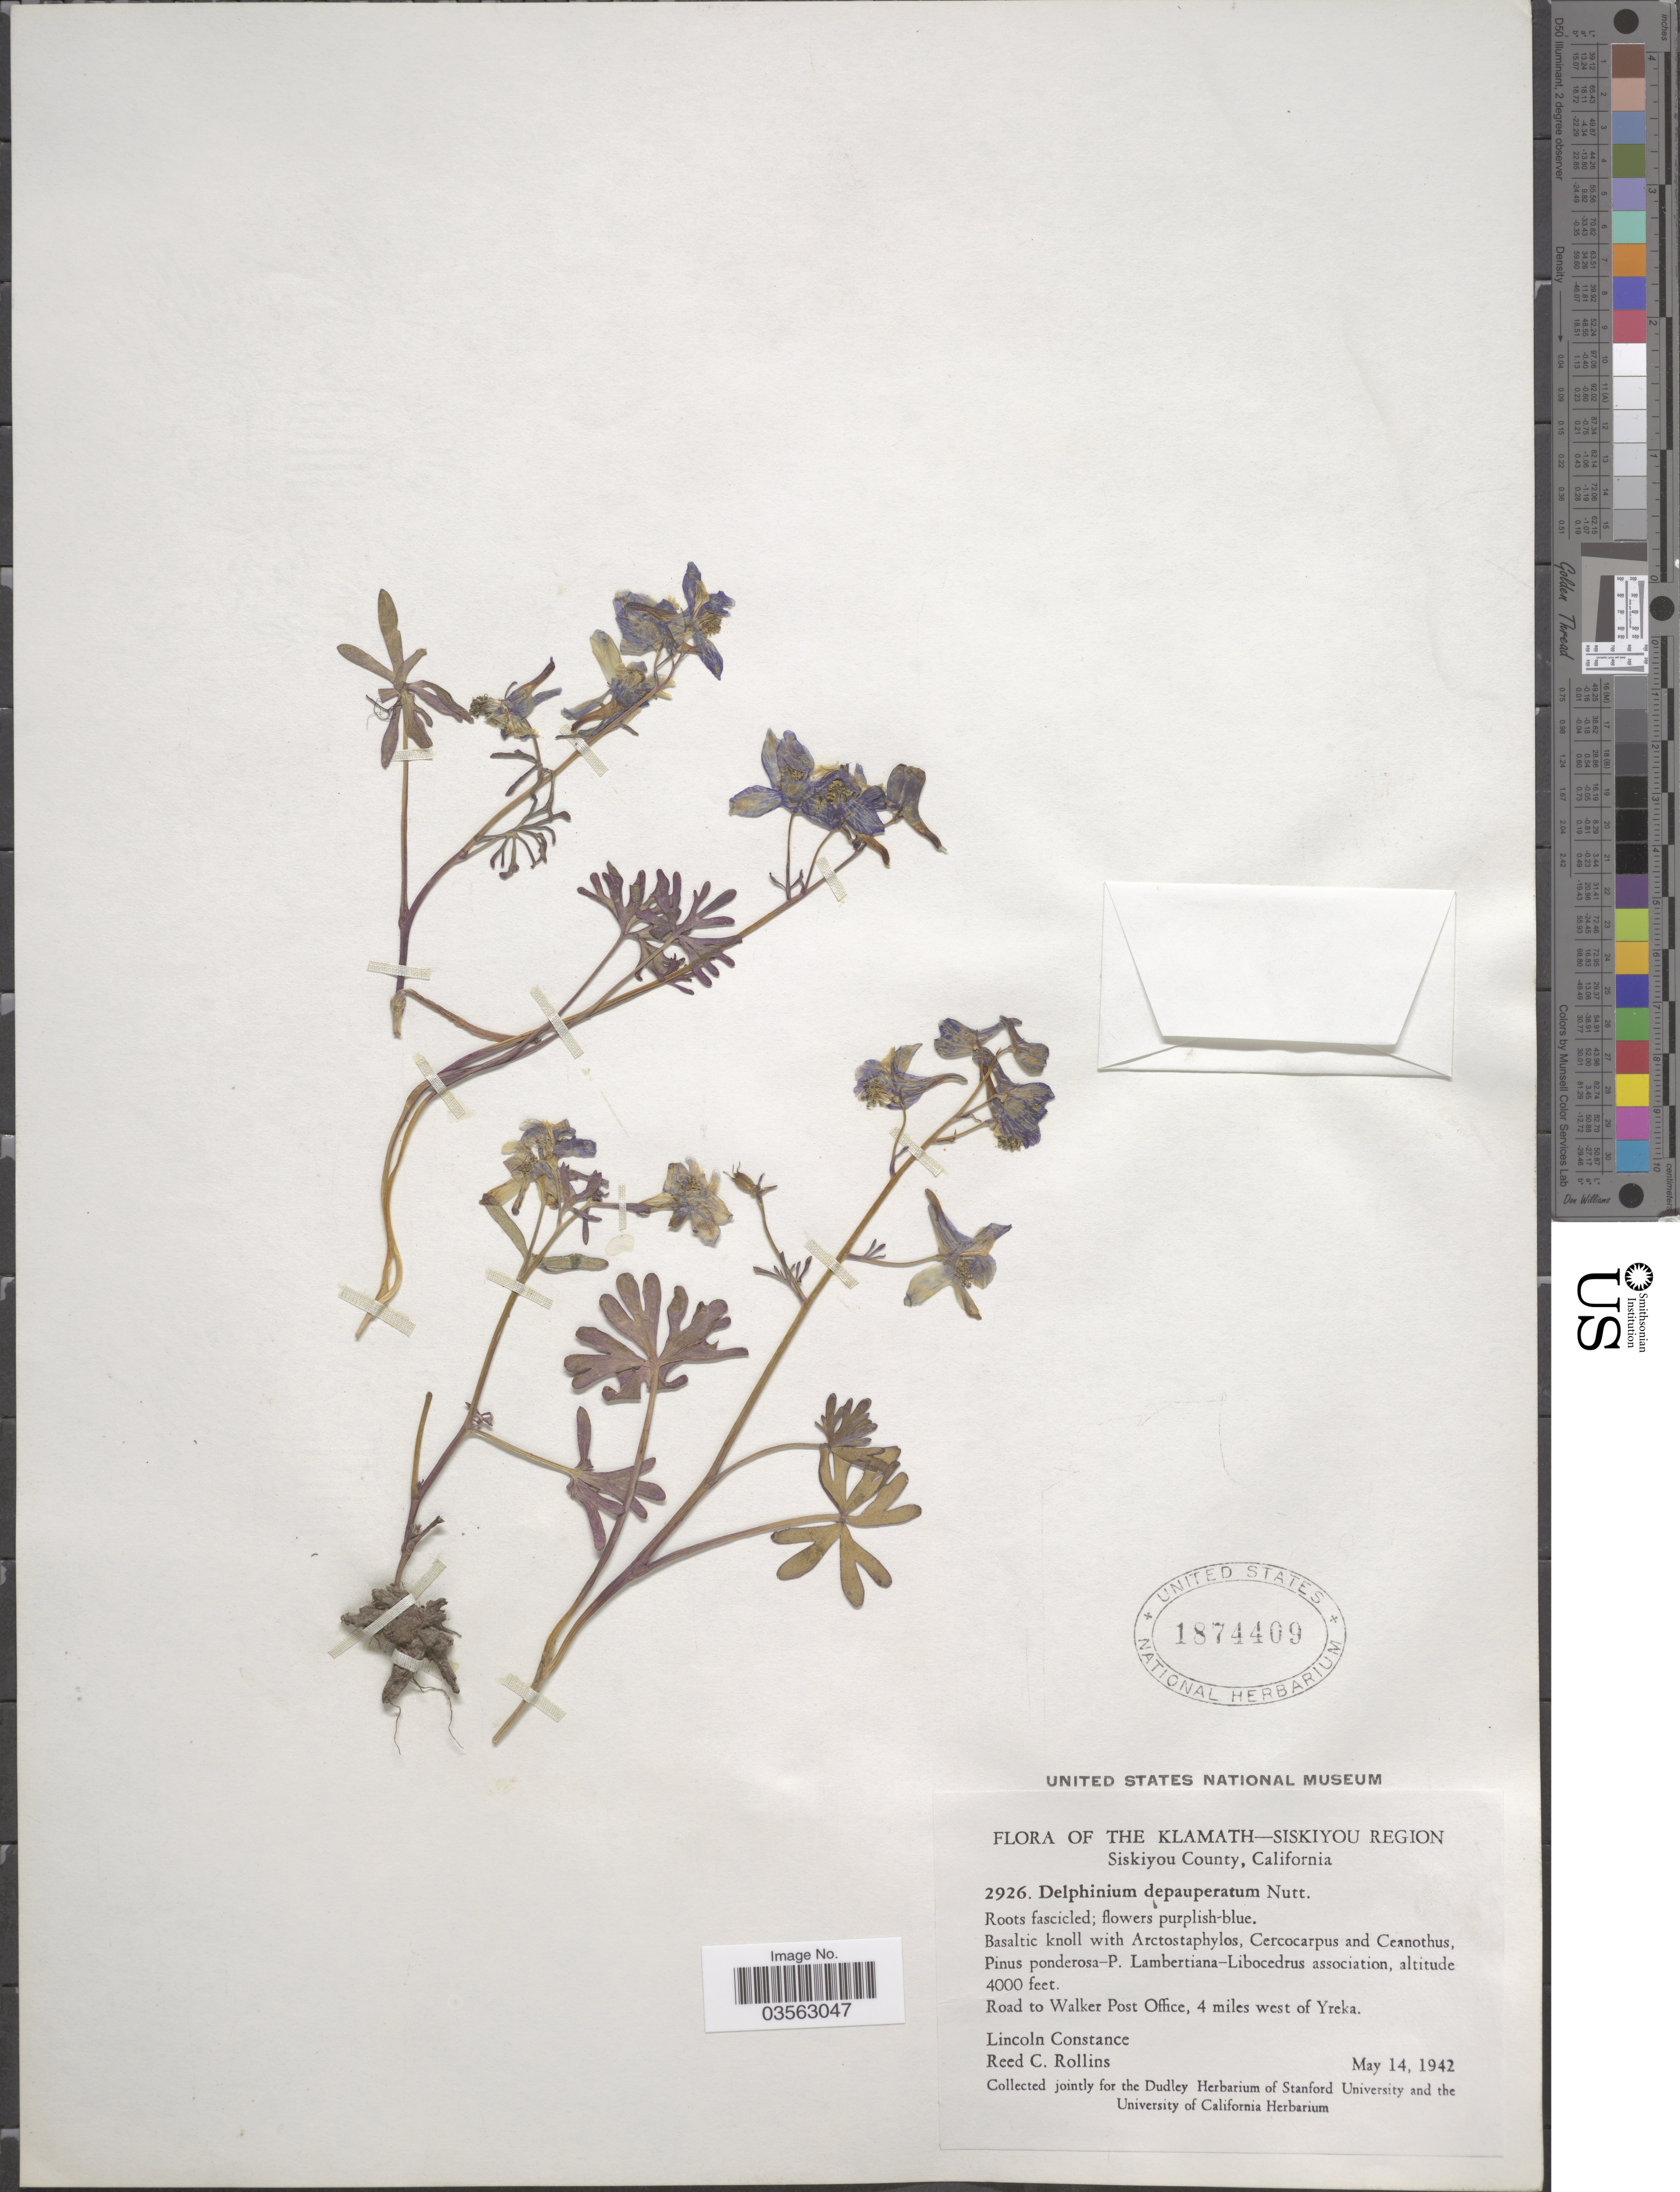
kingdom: Plantae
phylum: Tracheophyta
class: Magnoliopsida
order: Ranunculales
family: Ranunculaceae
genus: Delphinium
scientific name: Delphinium depauperatum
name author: Nutt.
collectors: L. Constance & R. C. Rollins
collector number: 2926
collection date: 1942-05-14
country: United States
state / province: California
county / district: Siskiyou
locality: The Klamath - Siskiyou Region. Siskiyou County. Road to Walker Post Office, 4 miles west of Yreka.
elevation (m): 1219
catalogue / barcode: US 1874409